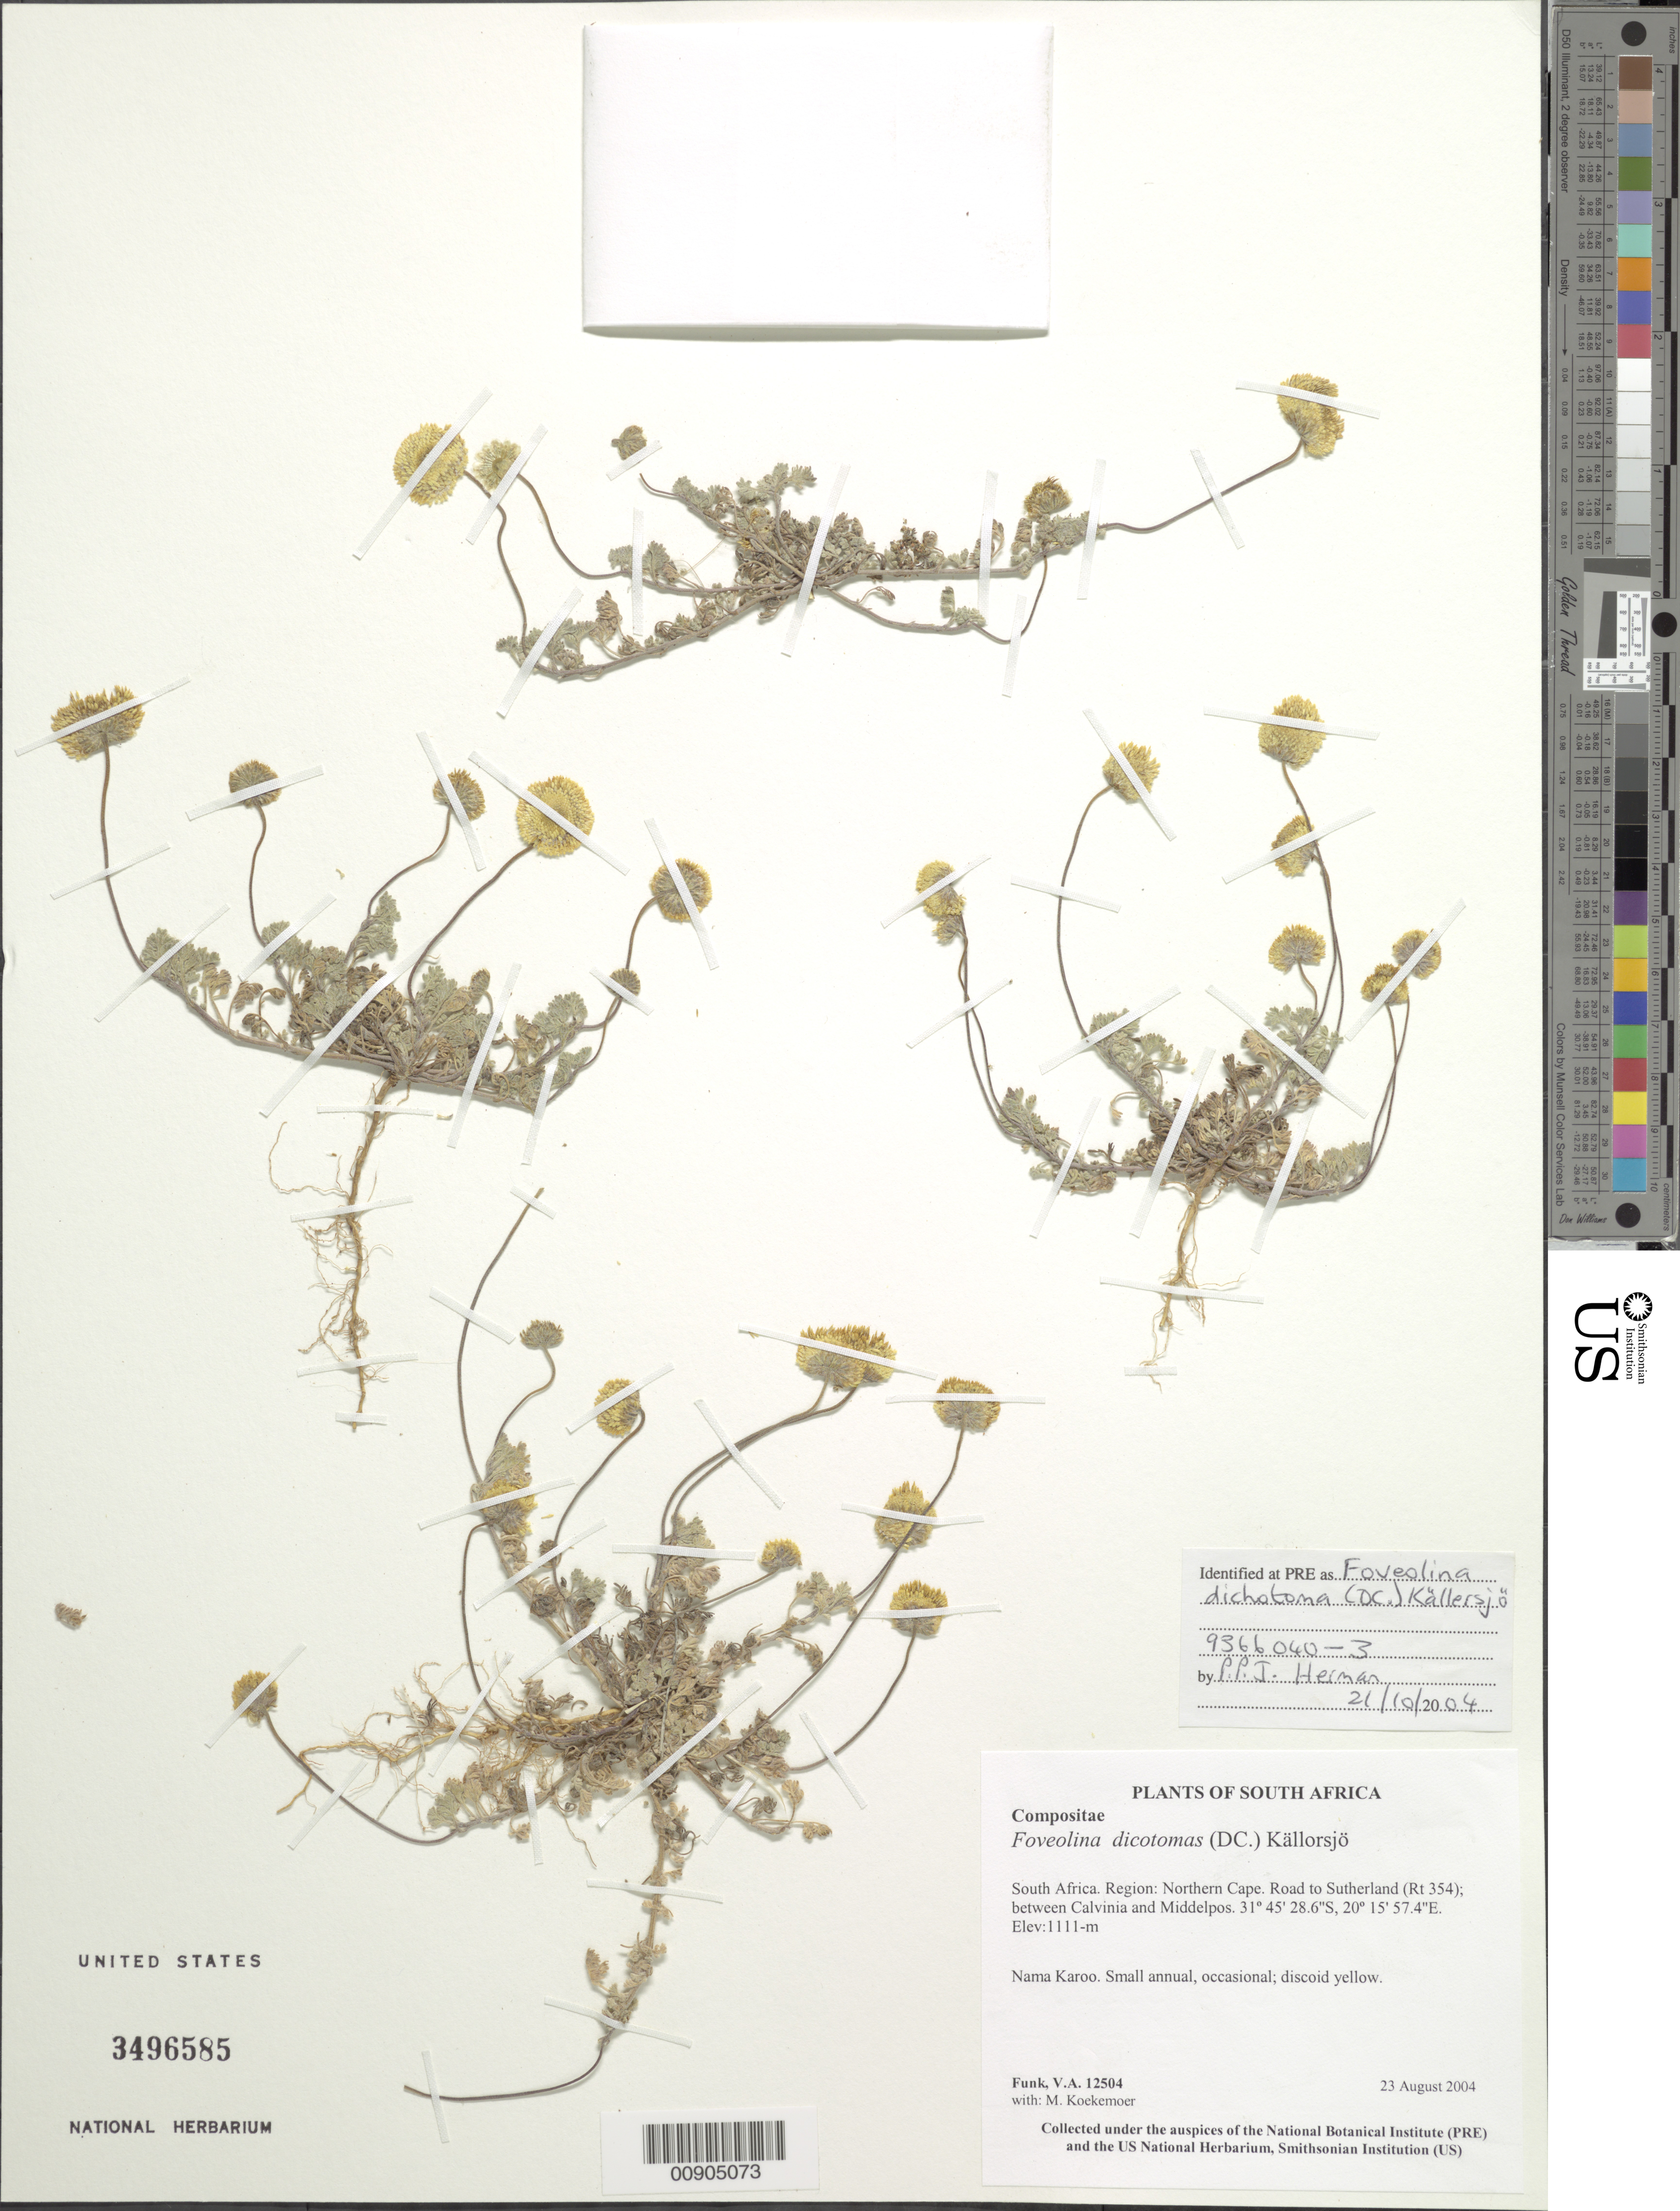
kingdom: Plantae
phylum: Tracheophyta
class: Magnoliopsida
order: Asterales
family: Asteraceae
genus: Foveolina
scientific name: Foveolina dichotoma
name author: (DC.) Källersjö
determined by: Herman, P. P. J.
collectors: V. Funk & M. Koekemoer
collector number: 12504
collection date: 2004-08-23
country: South Africa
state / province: Northern Cape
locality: road to Sutherland (Rt. 354); between Calvinia and Middelpos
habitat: Nama karoo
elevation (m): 1111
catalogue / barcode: US 3496585